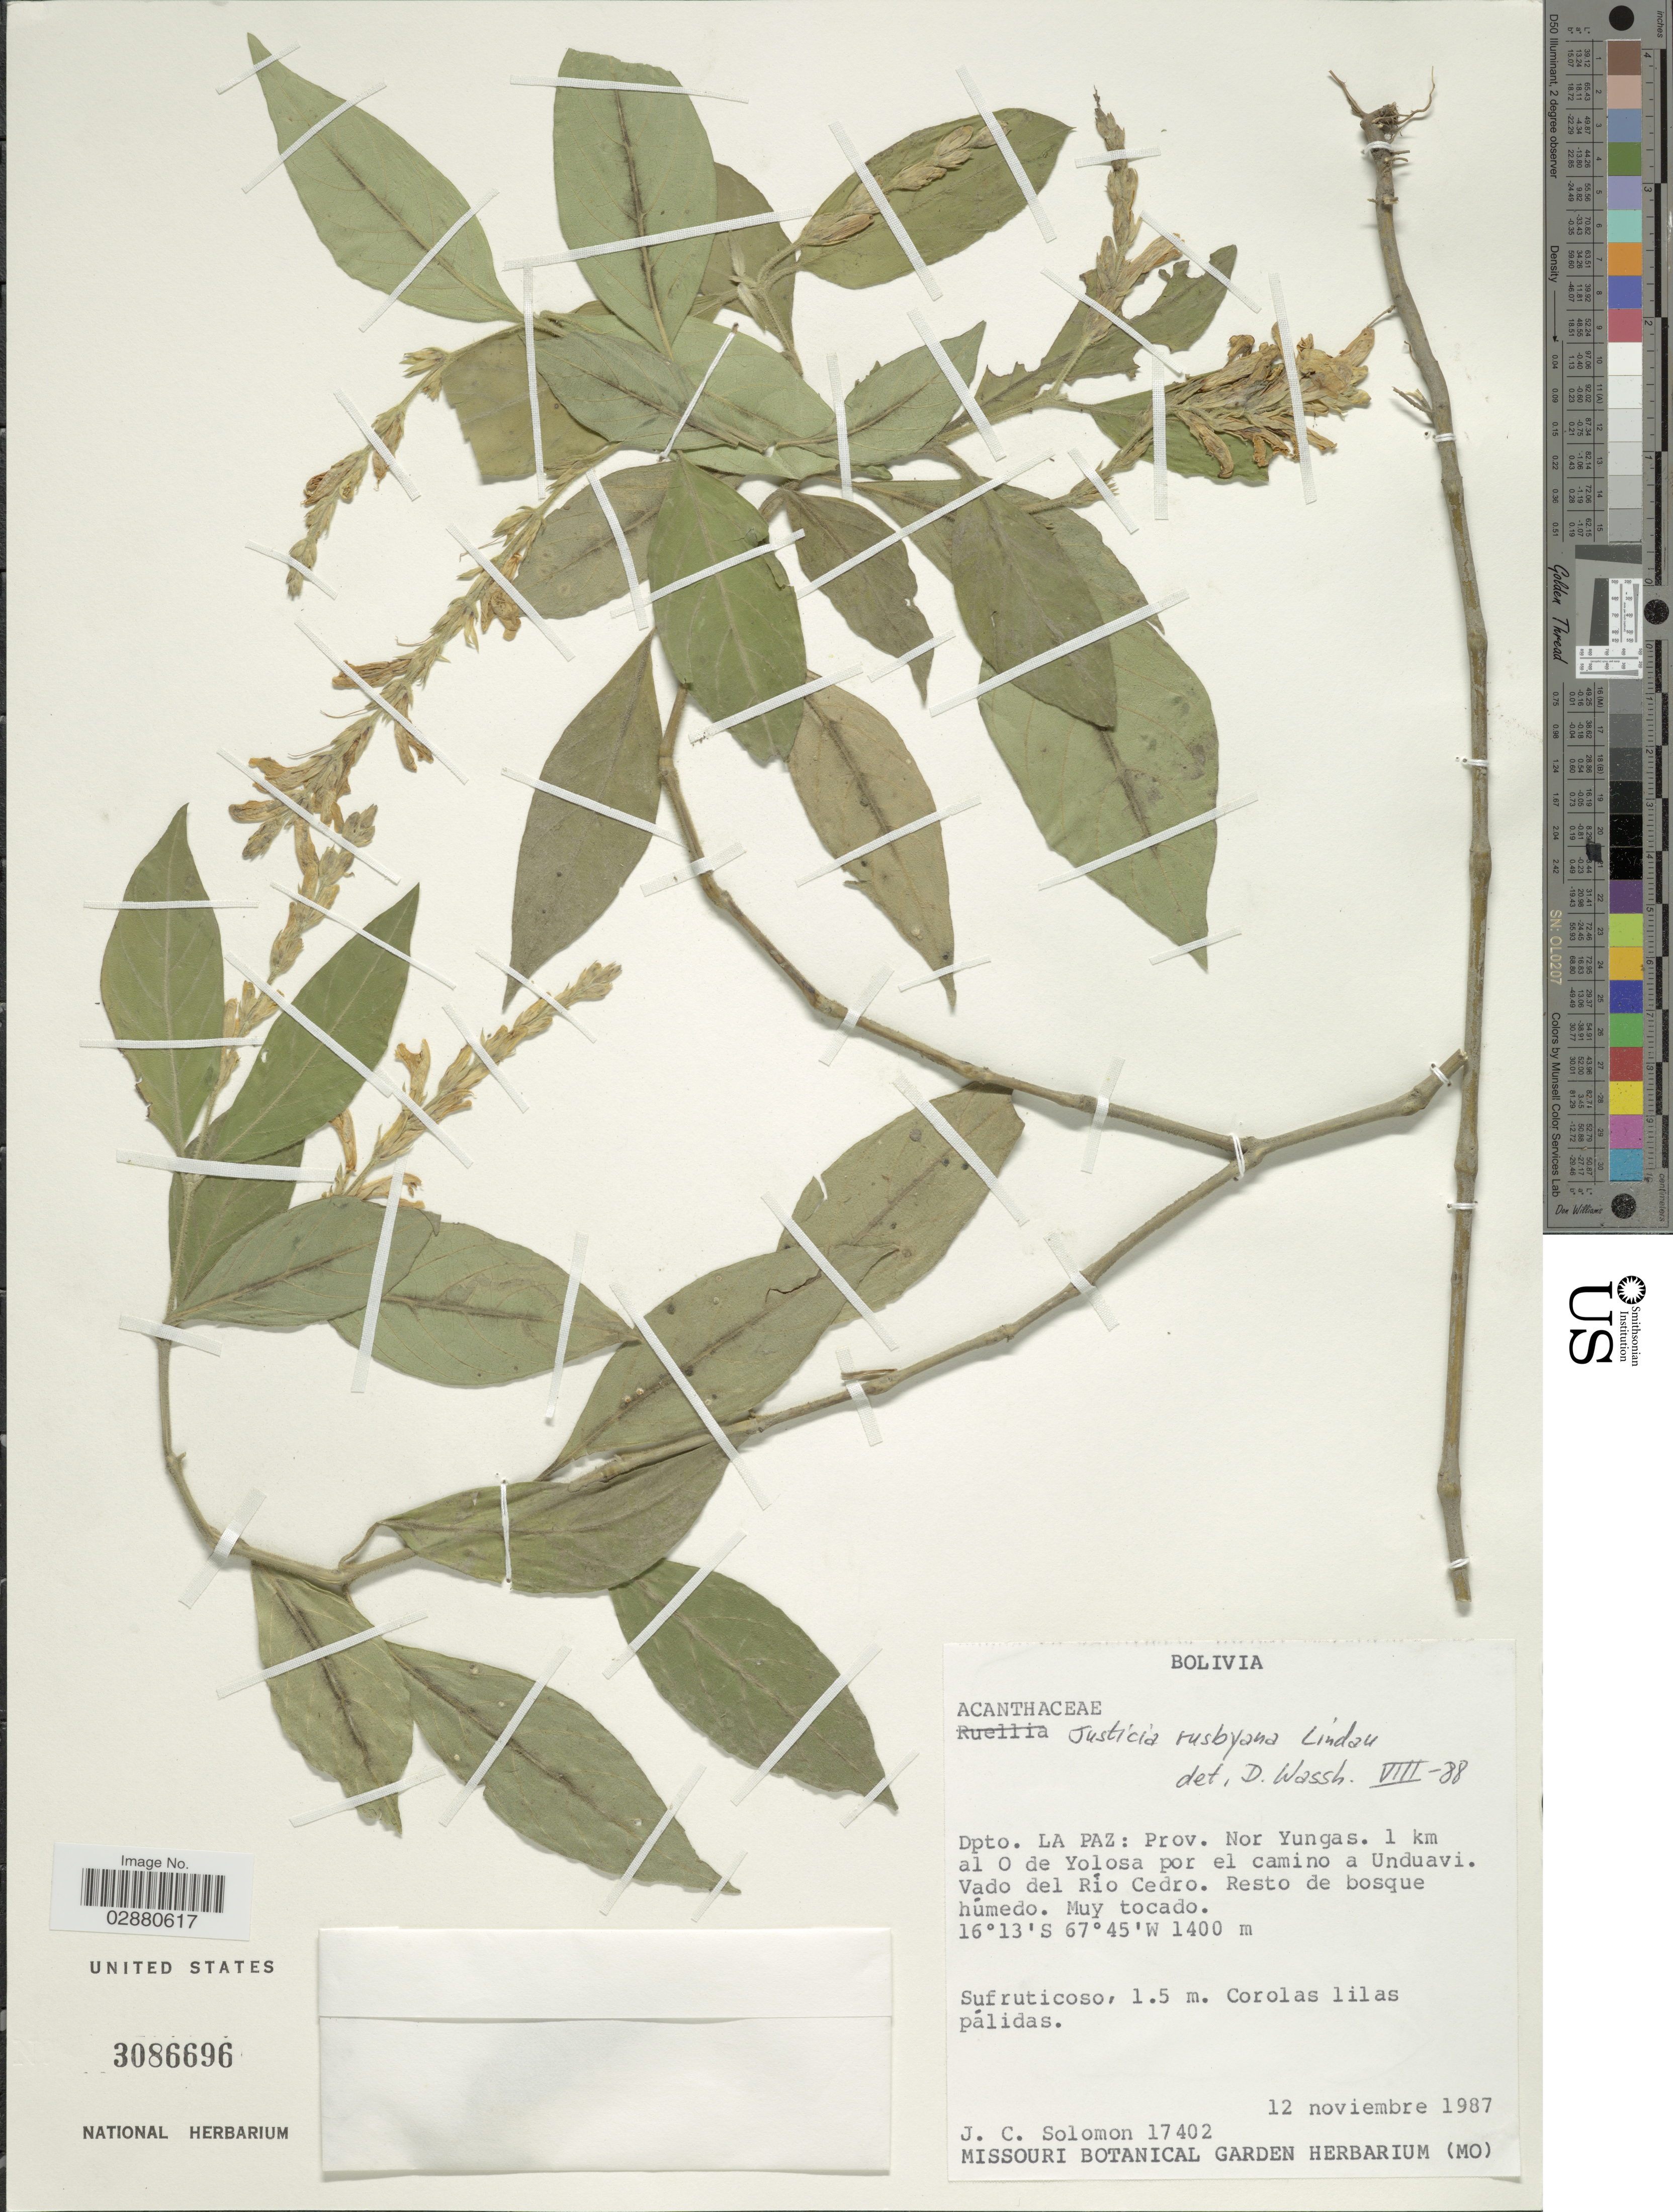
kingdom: Plantae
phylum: Tracheophyta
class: Magnoliopsida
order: Lamiales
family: Acanthaceae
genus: Justicia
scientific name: Justicia rusbyana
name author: Lindau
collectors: J. C. Solomon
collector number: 17402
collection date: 1987-11-12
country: Bolivia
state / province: La Paz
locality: Dpto. La Paz: Prov. Nor Yungas. 1 km al O de Yolosa por el camino a Unduavi. Vado del Río Cedro.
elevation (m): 1400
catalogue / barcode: US 3086696